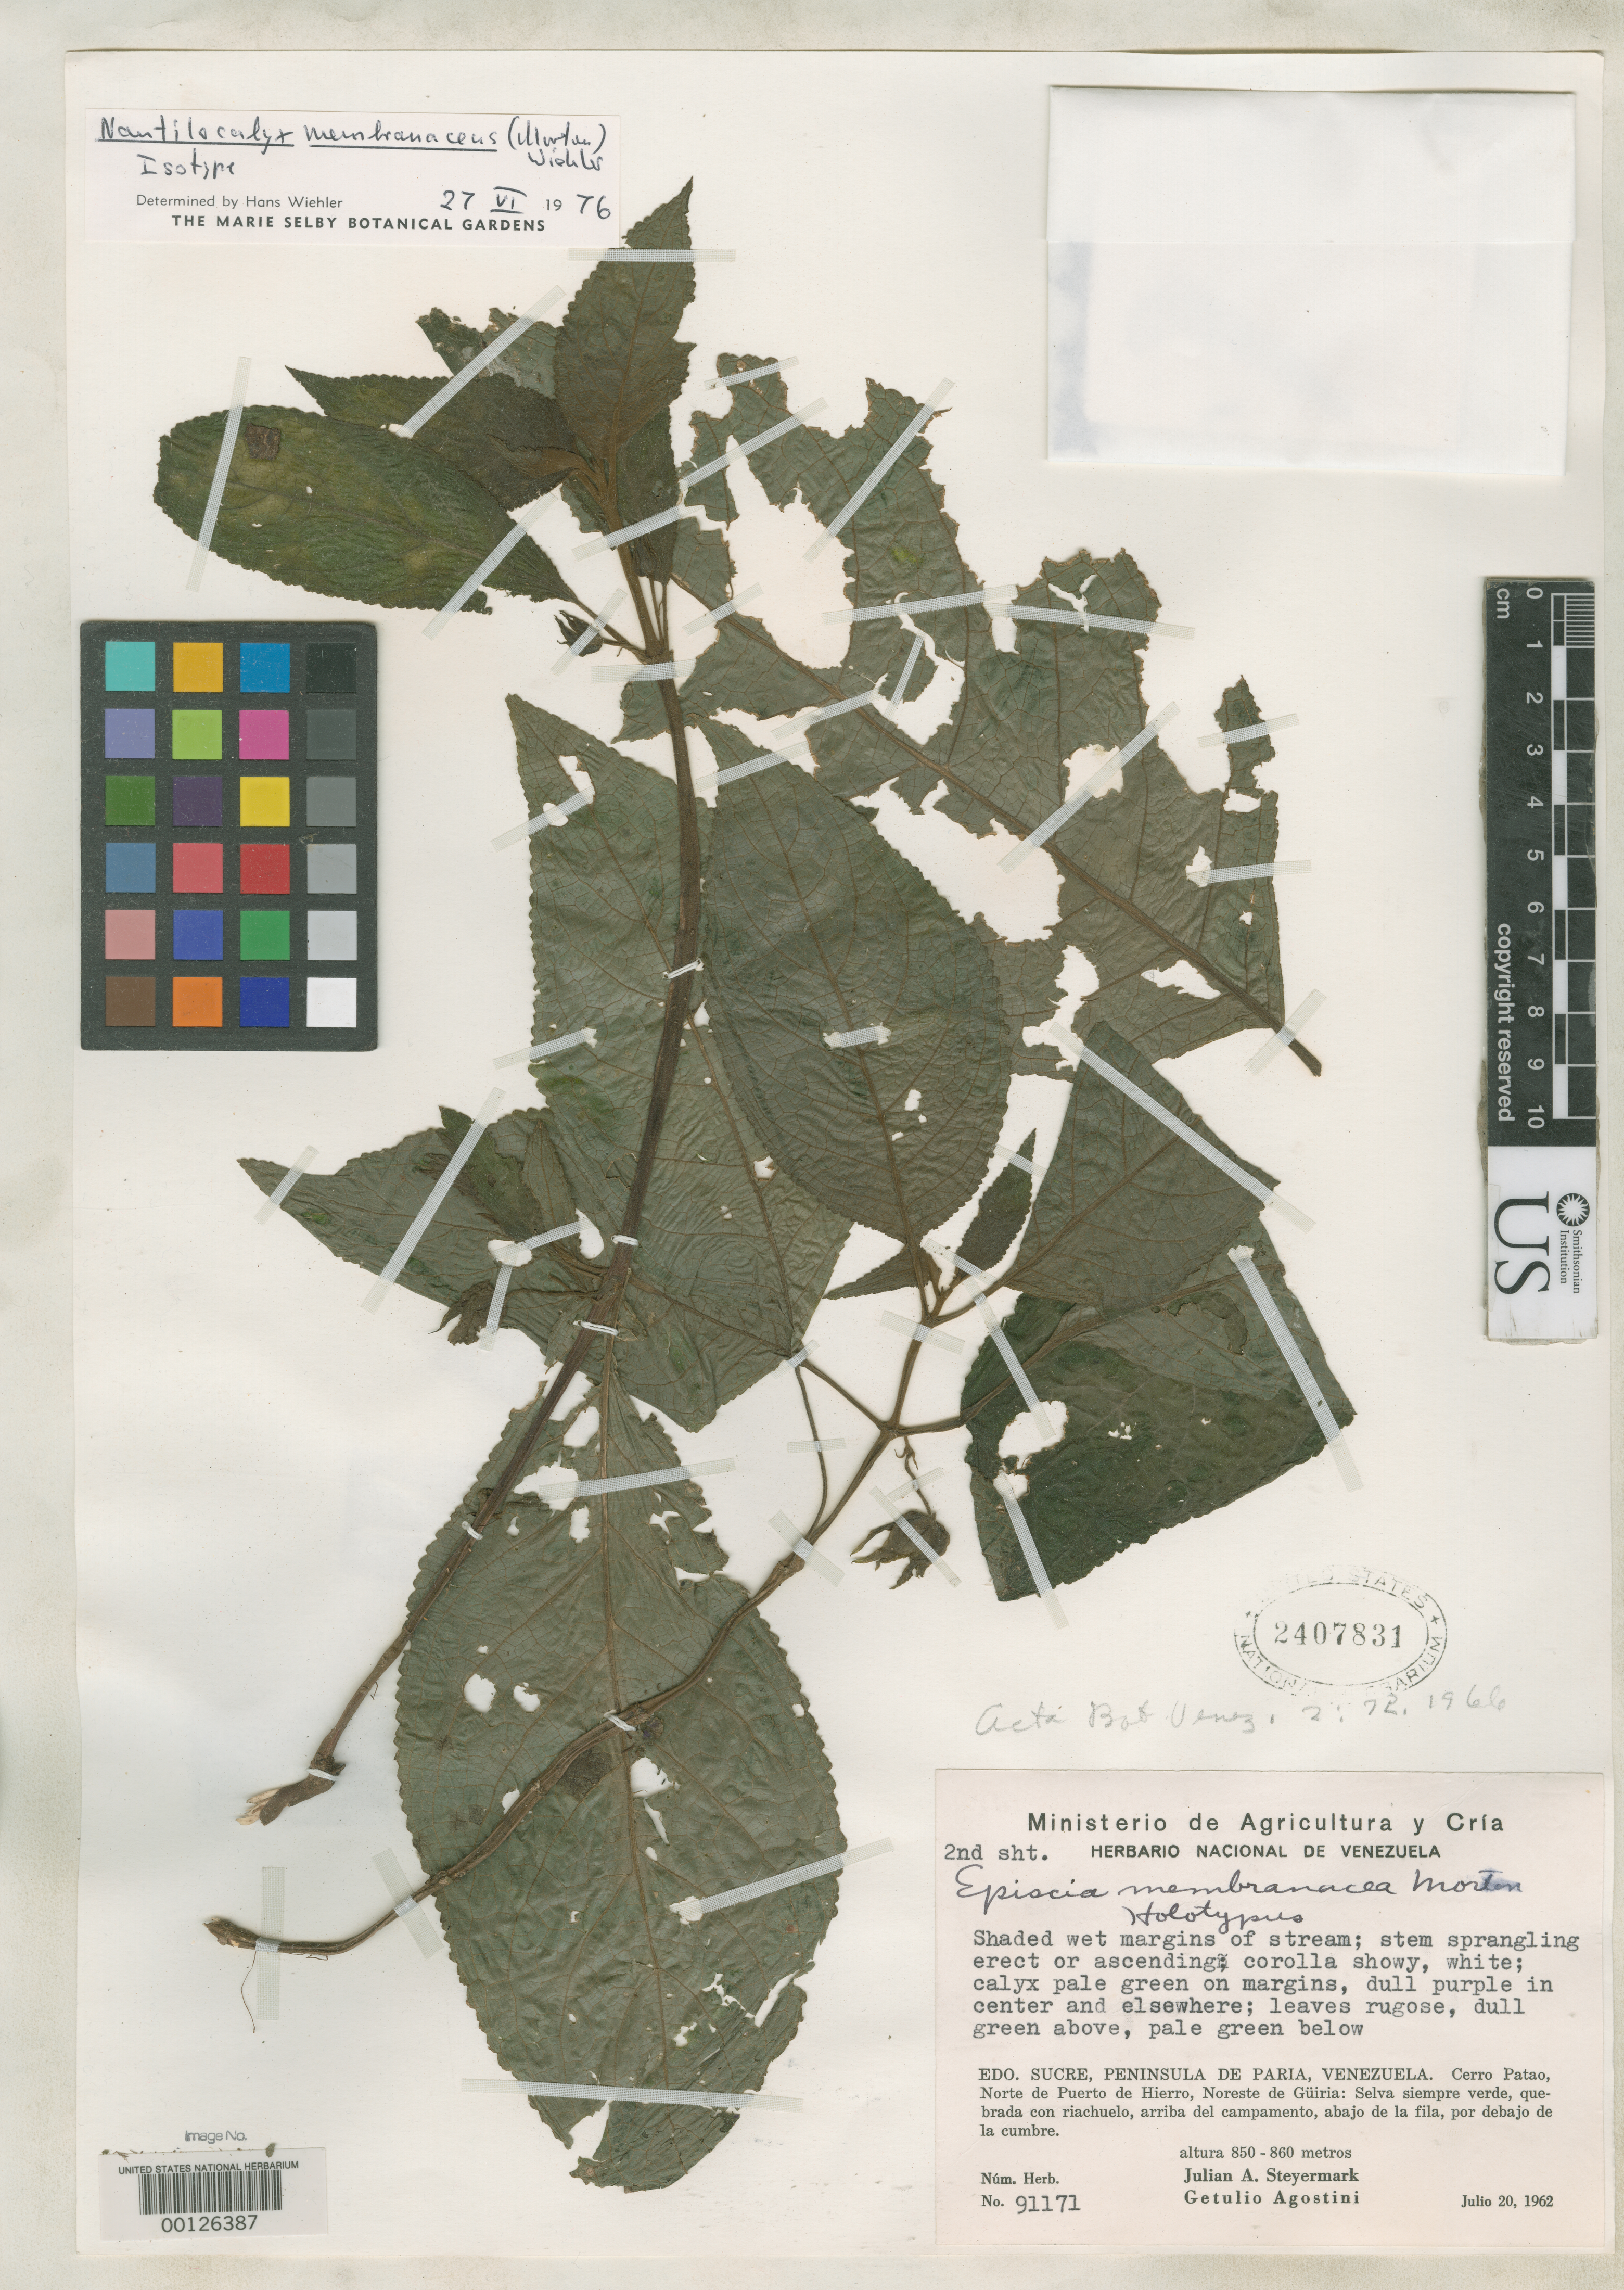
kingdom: Plantae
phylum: Tracheophyta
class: Magnoliopsida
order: Lamiales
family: Gesneriaceae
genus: Episcia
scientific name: Episcia membranacea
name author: C.V. Morton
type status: Holotype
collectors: J. Steyermark & G. Agostini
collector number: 91171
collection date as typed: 20 Jul 1962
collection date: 1962-07-20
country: Venezuela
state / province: Sucre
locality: Cerro Patao.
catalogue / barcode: US 2407831